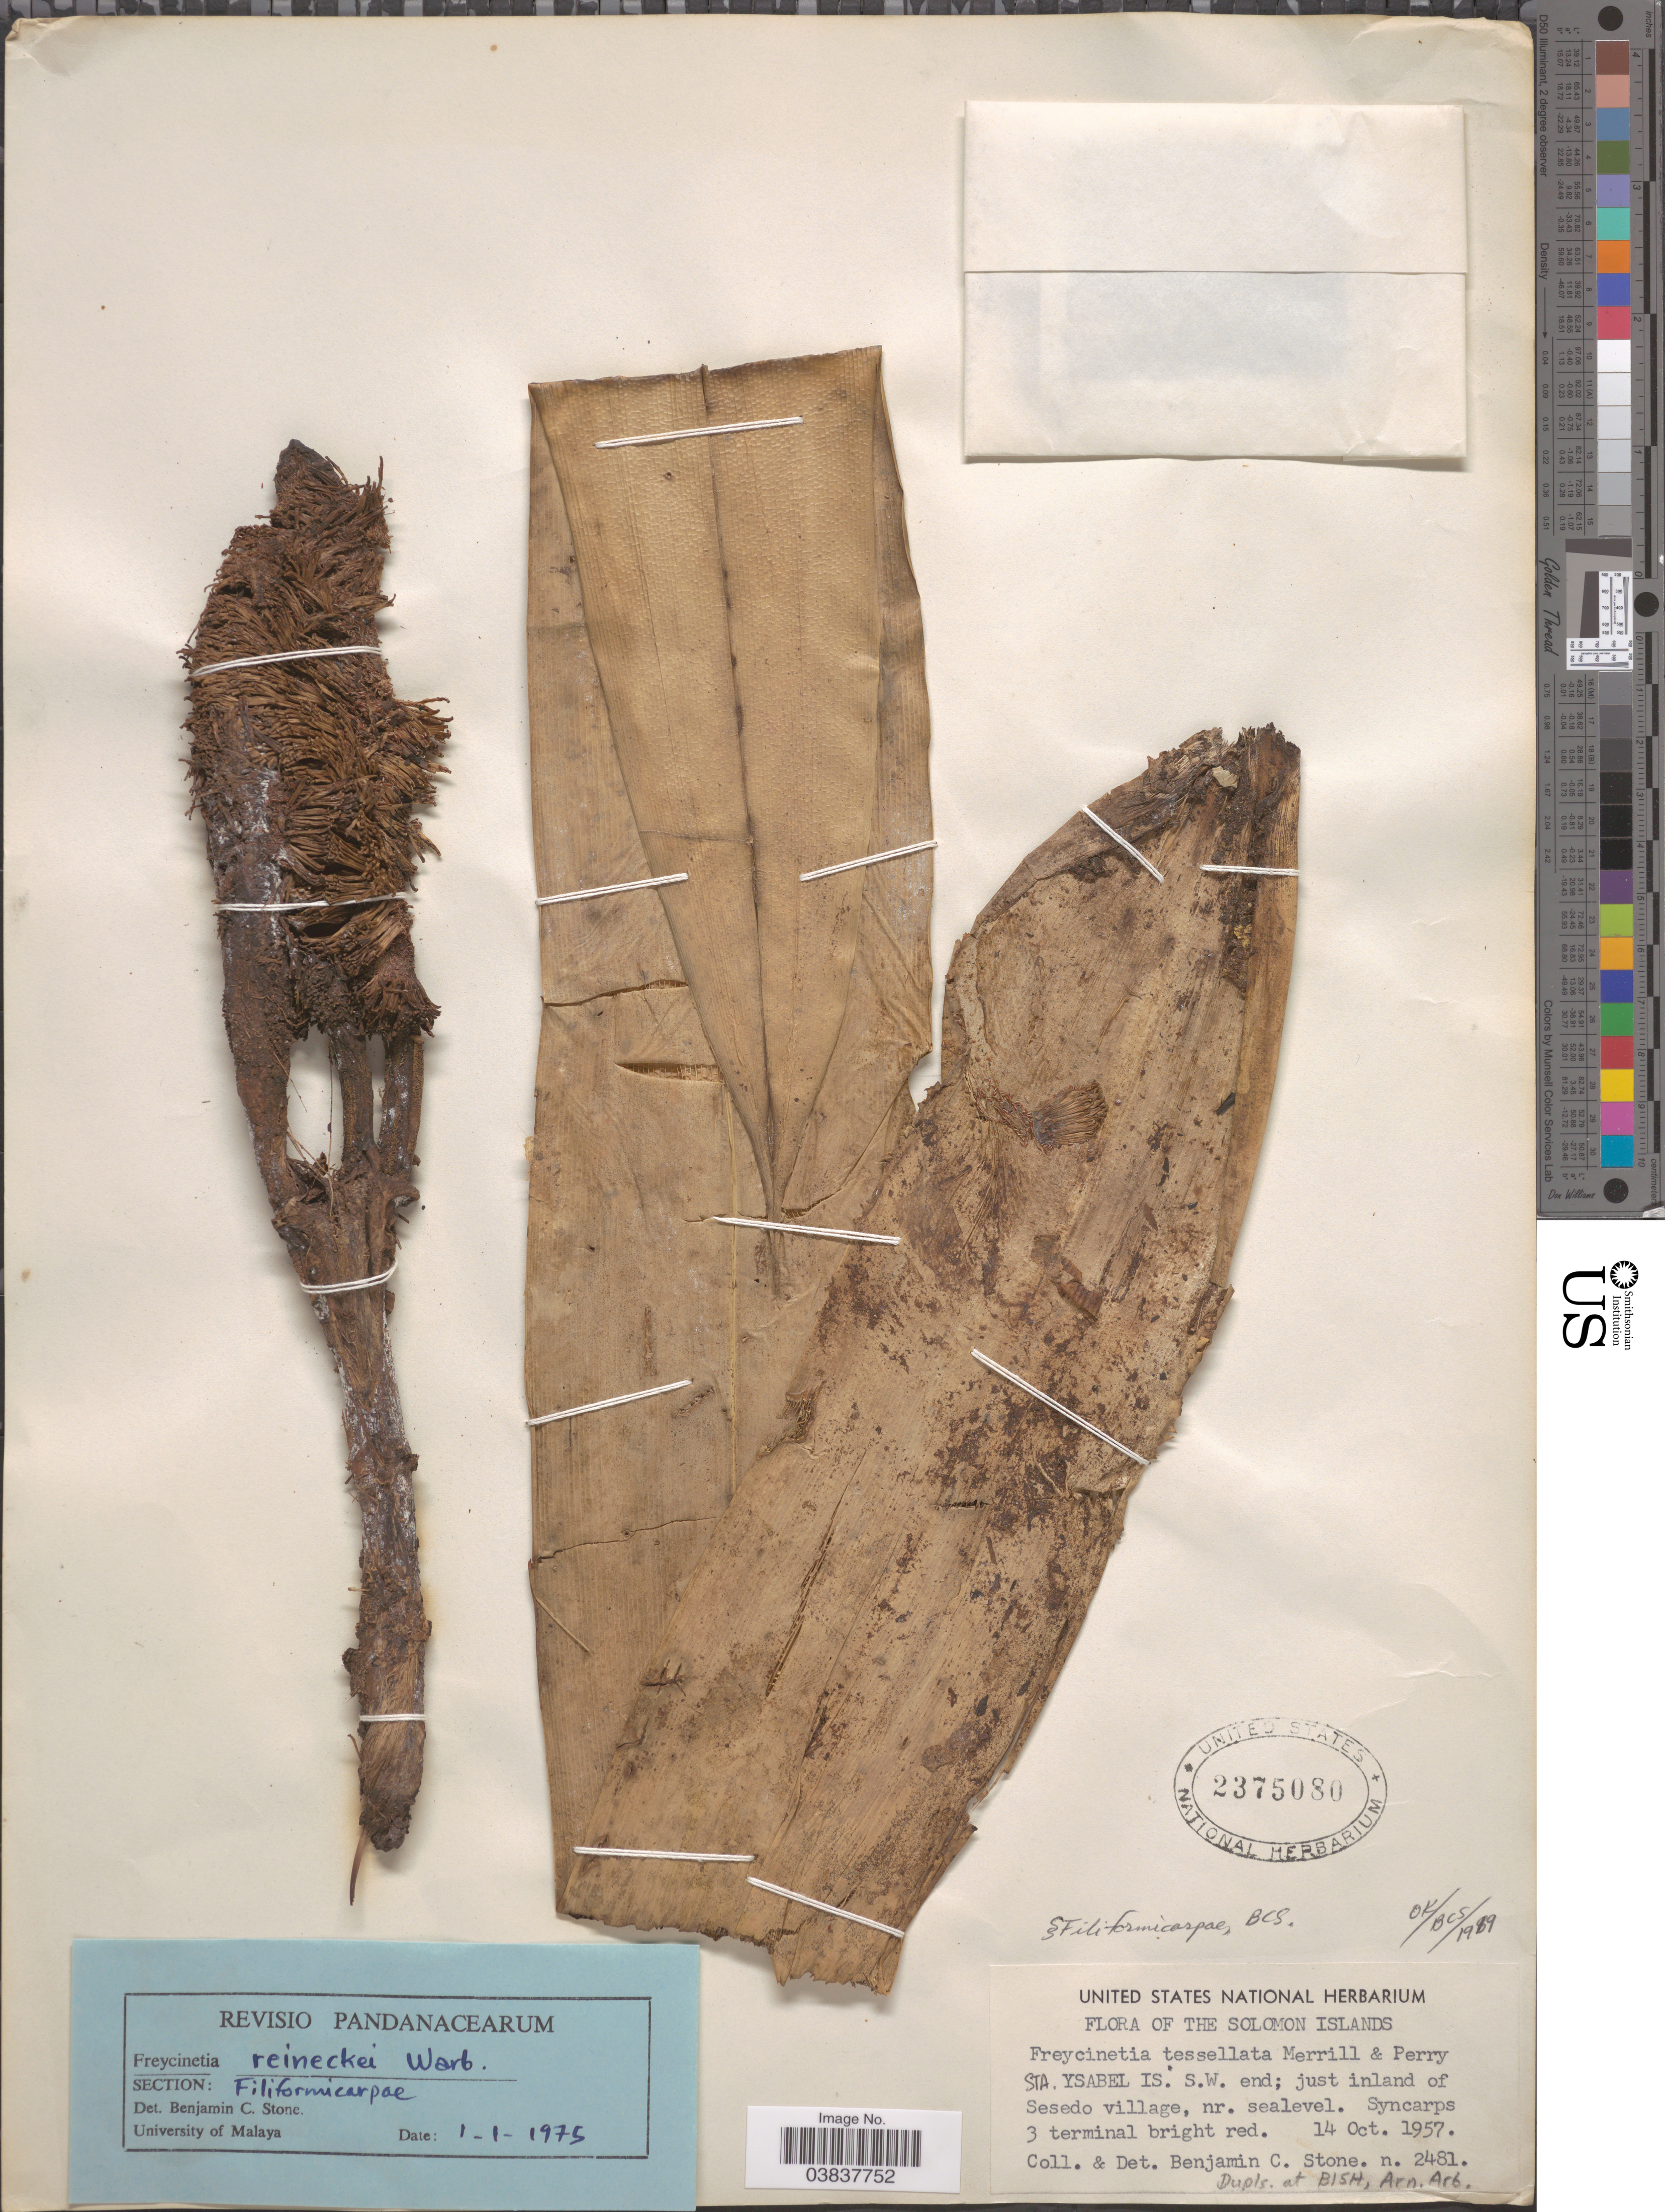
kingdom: Plantae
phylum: Tracheophyta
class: Liliopsida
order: Pandanales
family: Pandanaceae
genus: Freycinetia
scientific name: Freycinetia reineckei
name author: Warb. ex Reinecke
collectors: B. C. Stone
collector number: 2481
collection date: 1957-10-14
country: Solomon Islands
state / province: Solomon Islands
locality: Sta. Ysabel Is. S.W. end; just inland of Sesedo village.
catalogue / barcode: US 2375080